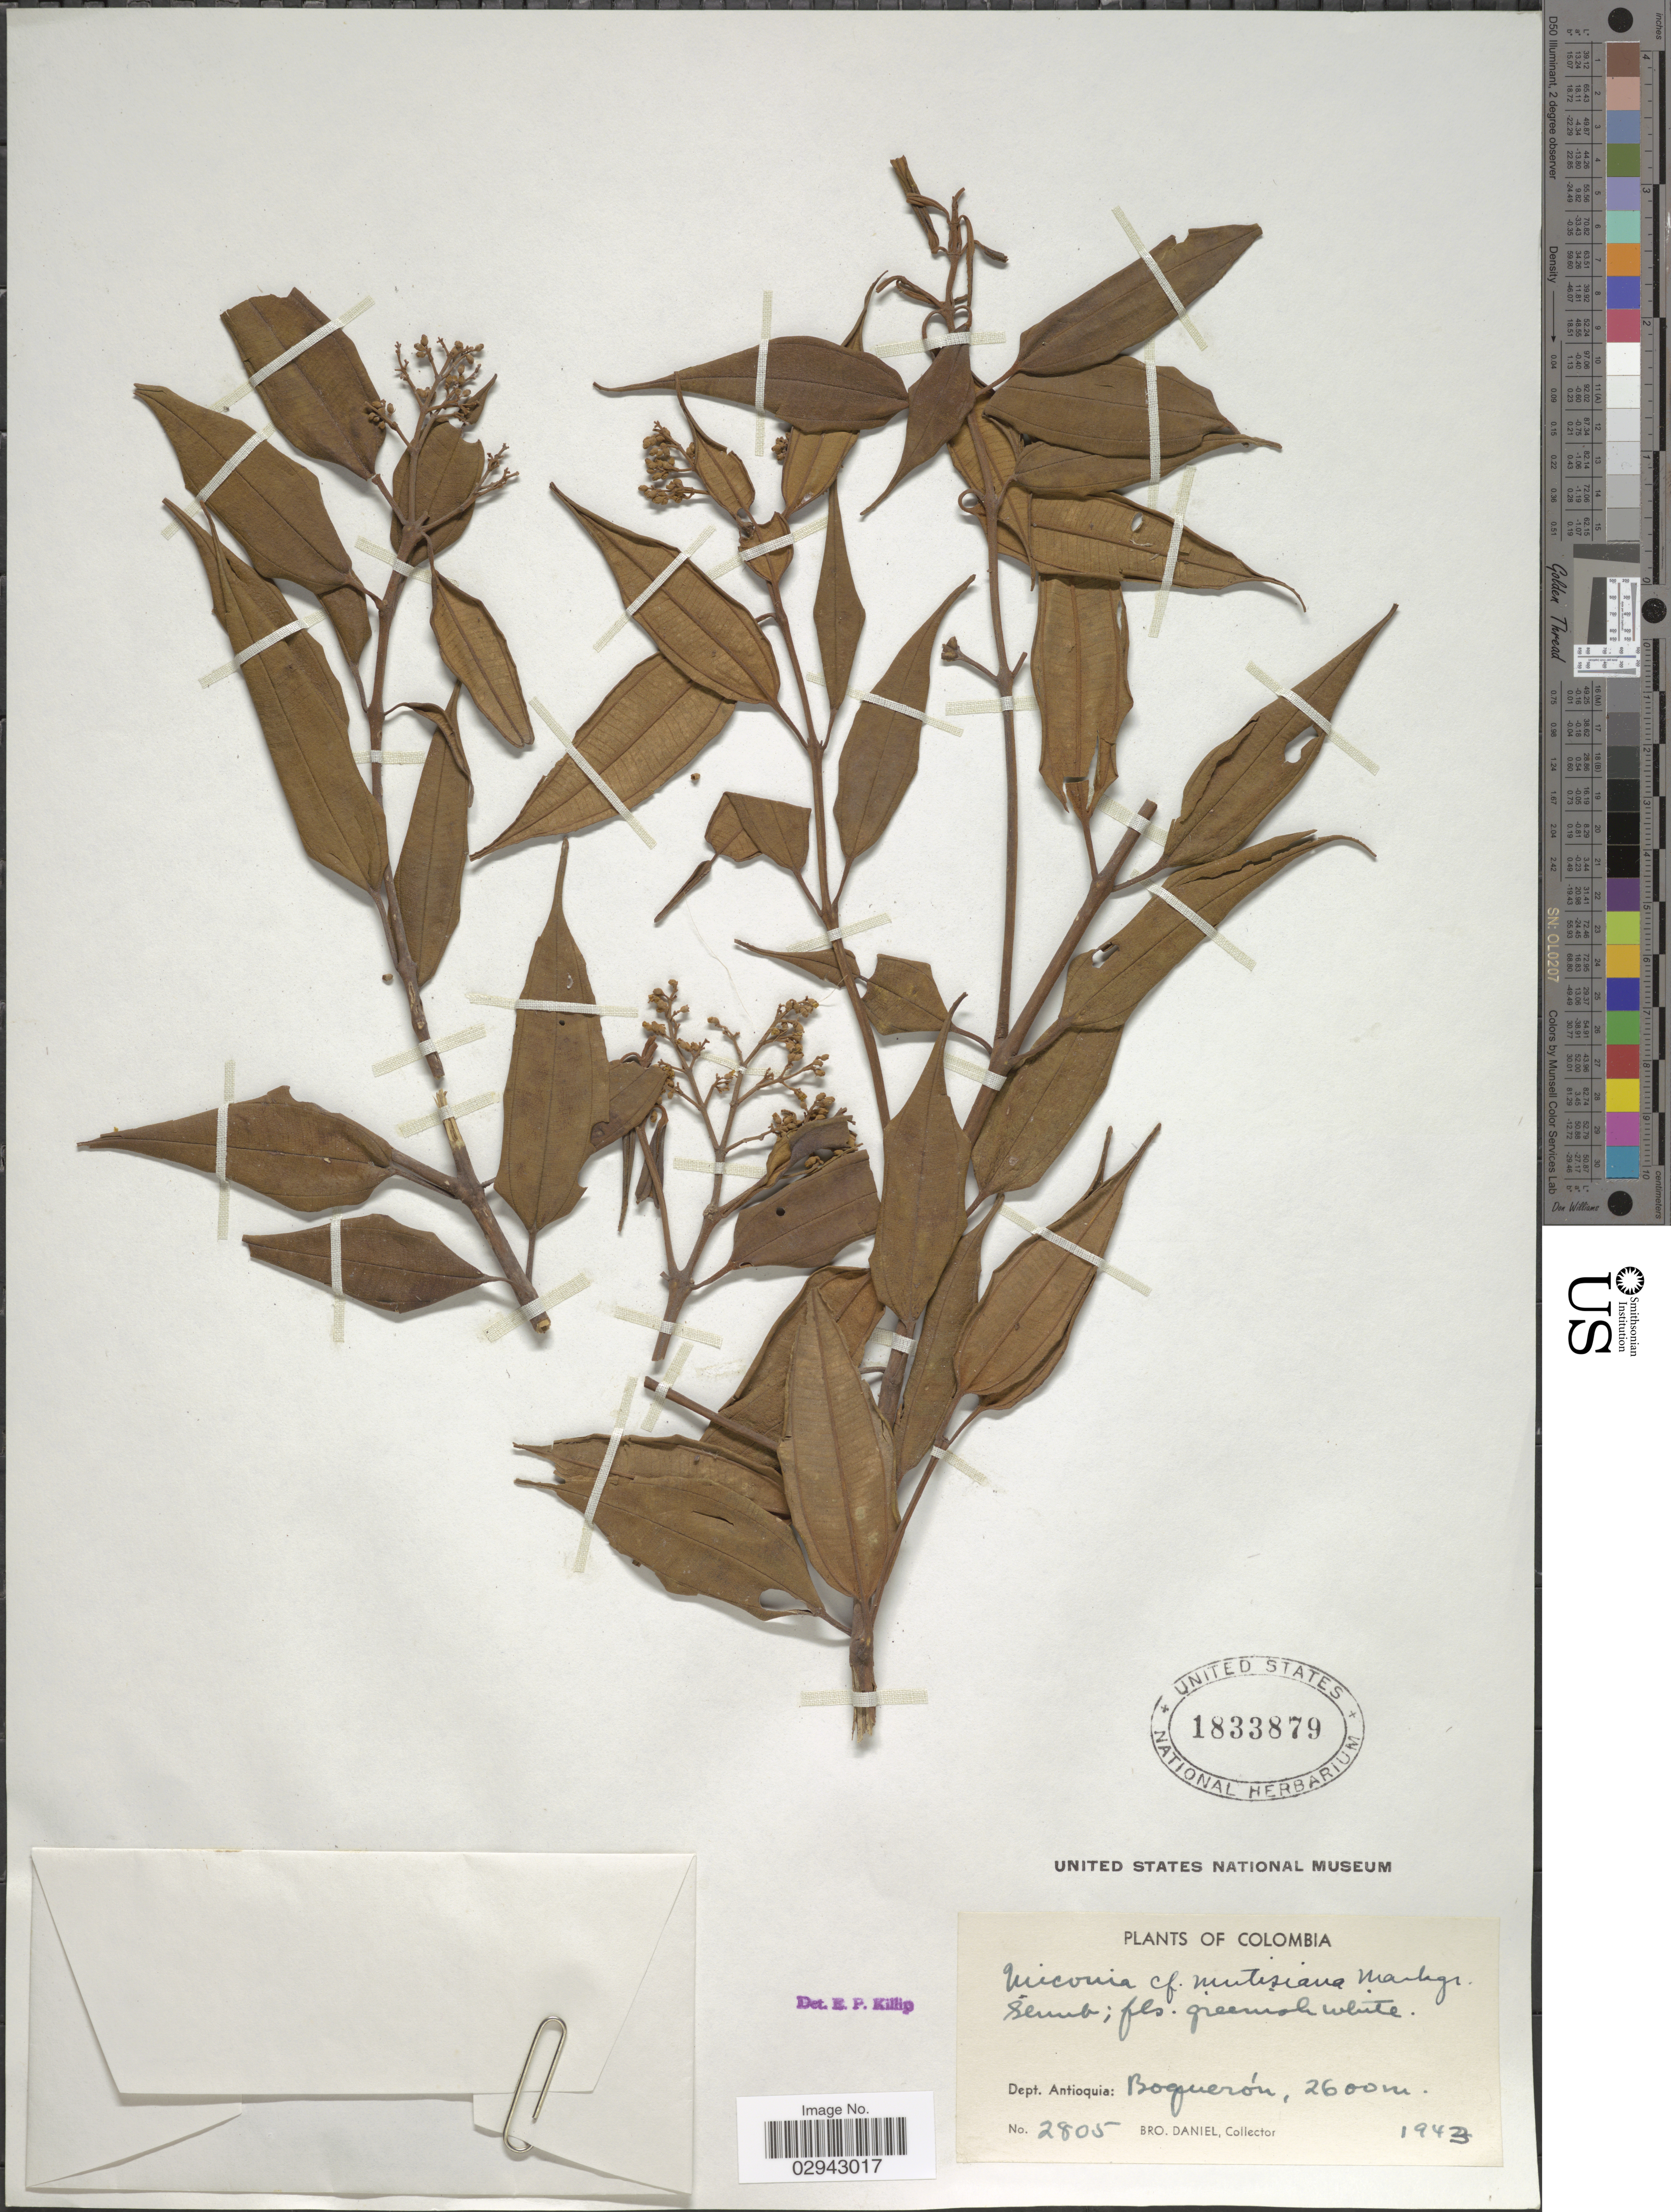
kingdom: Plantae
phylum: Tracheophyta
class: Magnoliopsida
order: Myrtales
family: Melastomataceae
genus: Miconia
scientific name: Miconia sandemanii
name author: Wurdack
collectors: Bro. Daniel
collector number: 2805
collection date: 1943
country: Colombia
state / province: Antioquia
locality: Dept. Antioquia: Boquerón.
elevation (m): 2600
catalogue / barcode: US 1833879